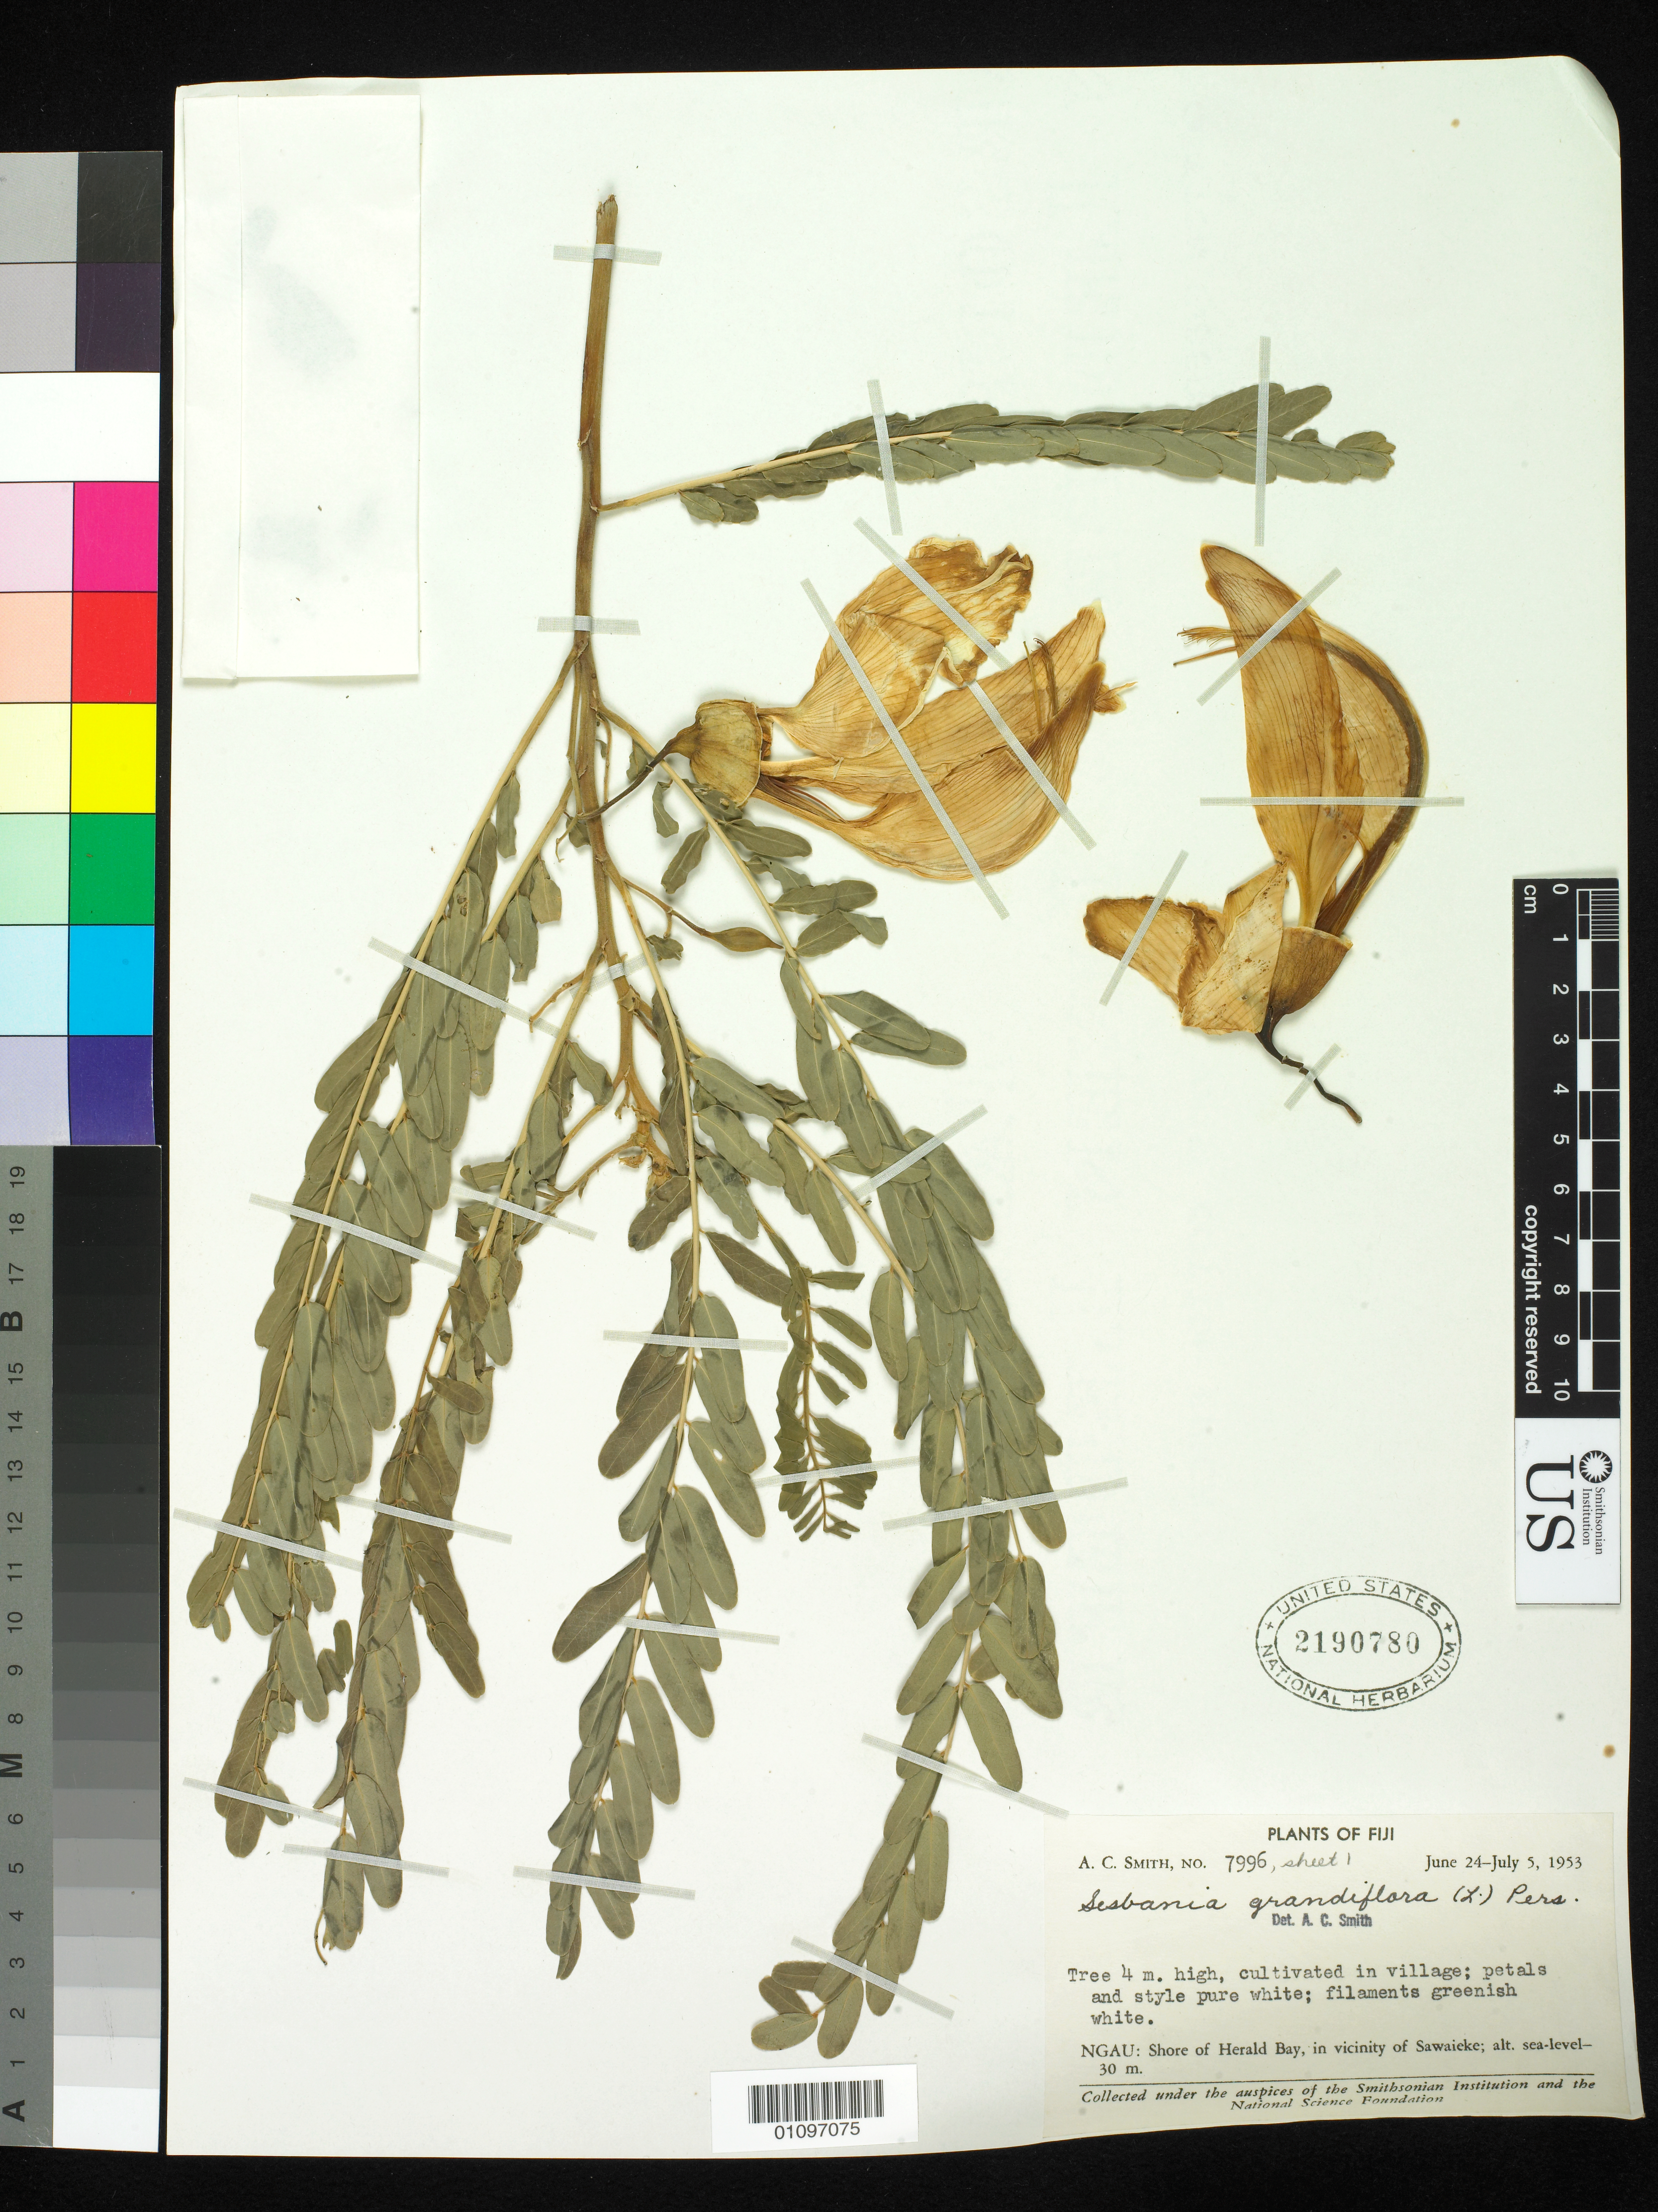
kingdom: Plantae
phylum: Tracheophyta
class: Magnoliopsida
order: Fabales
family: Fabaceae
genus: Sesbania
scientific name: Sesbania grandiflora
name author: (L.) Poir.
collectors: A. C. Smith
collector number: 7996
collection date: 1953-07-24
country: Fiji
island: Gau [Ngau]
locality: Ngau: shore of Herald bay, in vicinity of Sawaieke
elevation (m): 0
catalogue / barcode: US 2190780